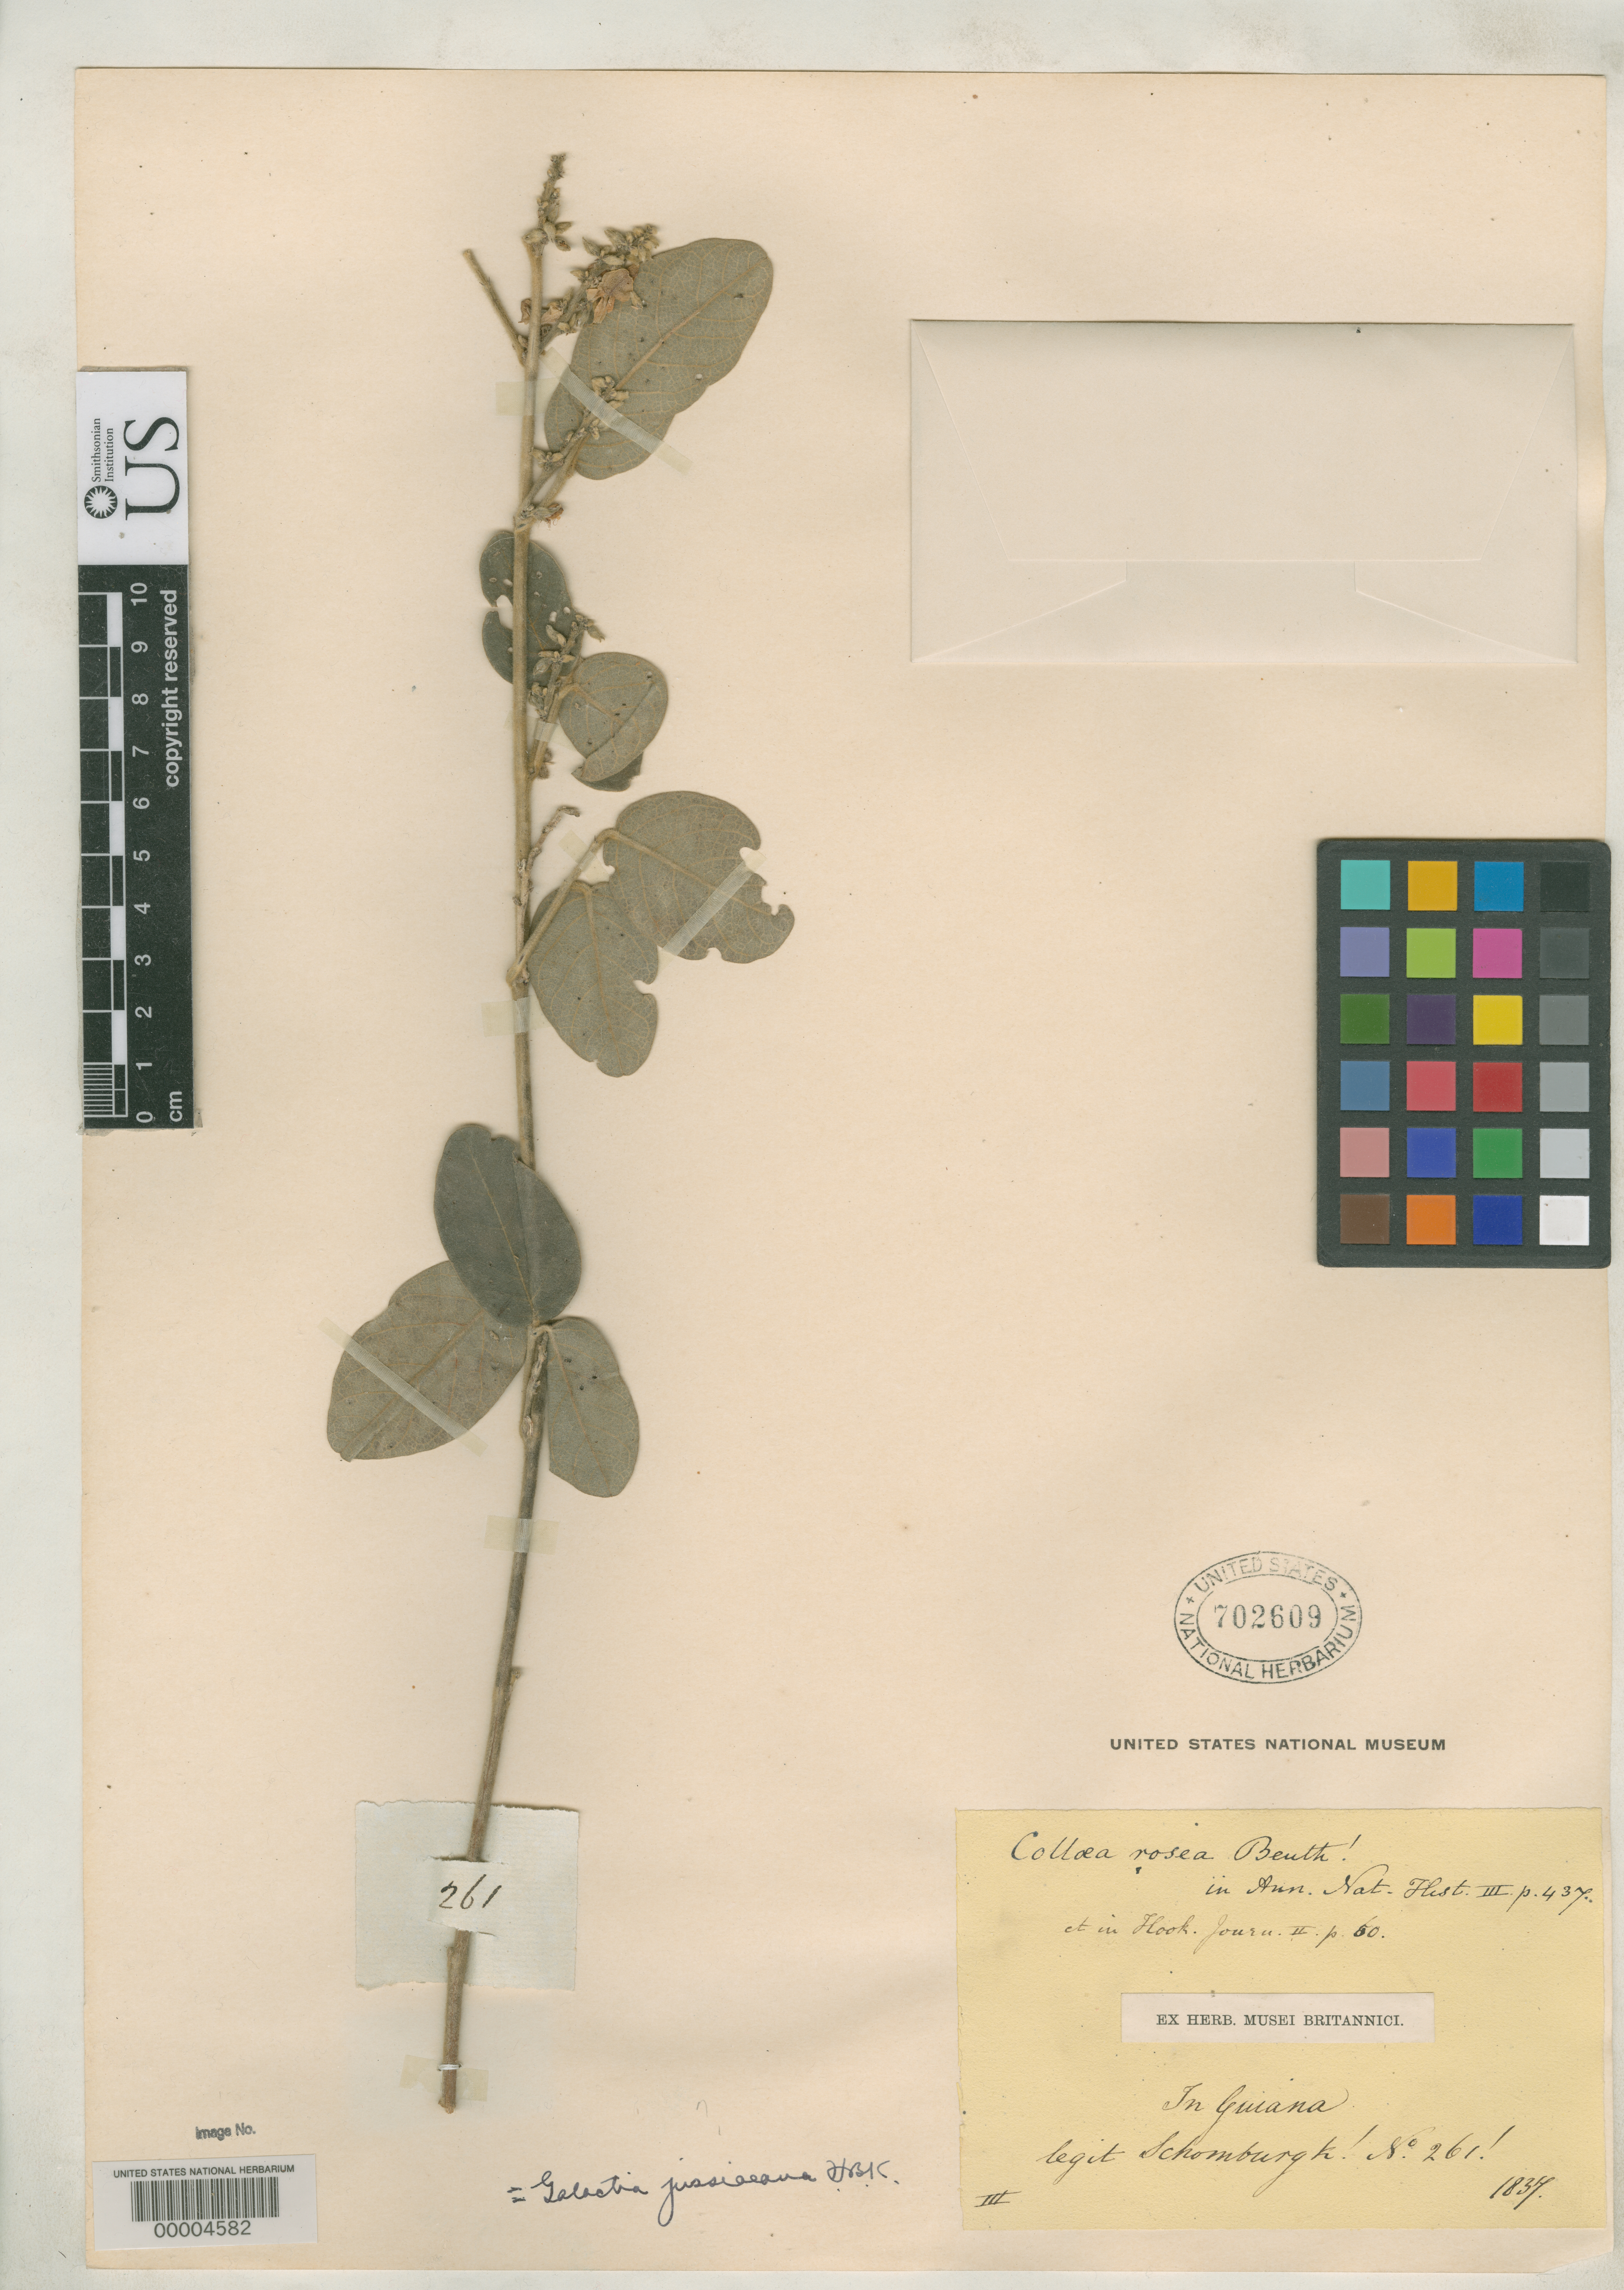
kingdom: Plantae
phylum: Tracheophyta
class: Magnoliopsida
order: Fabales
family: Fabaceae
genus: Collaea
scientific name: Collaea rosea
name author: Benth.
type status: Isotype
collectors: R. H. Schomburgk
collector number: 261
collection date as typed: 1837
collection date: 1837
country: Guyana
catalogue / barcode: US 702609